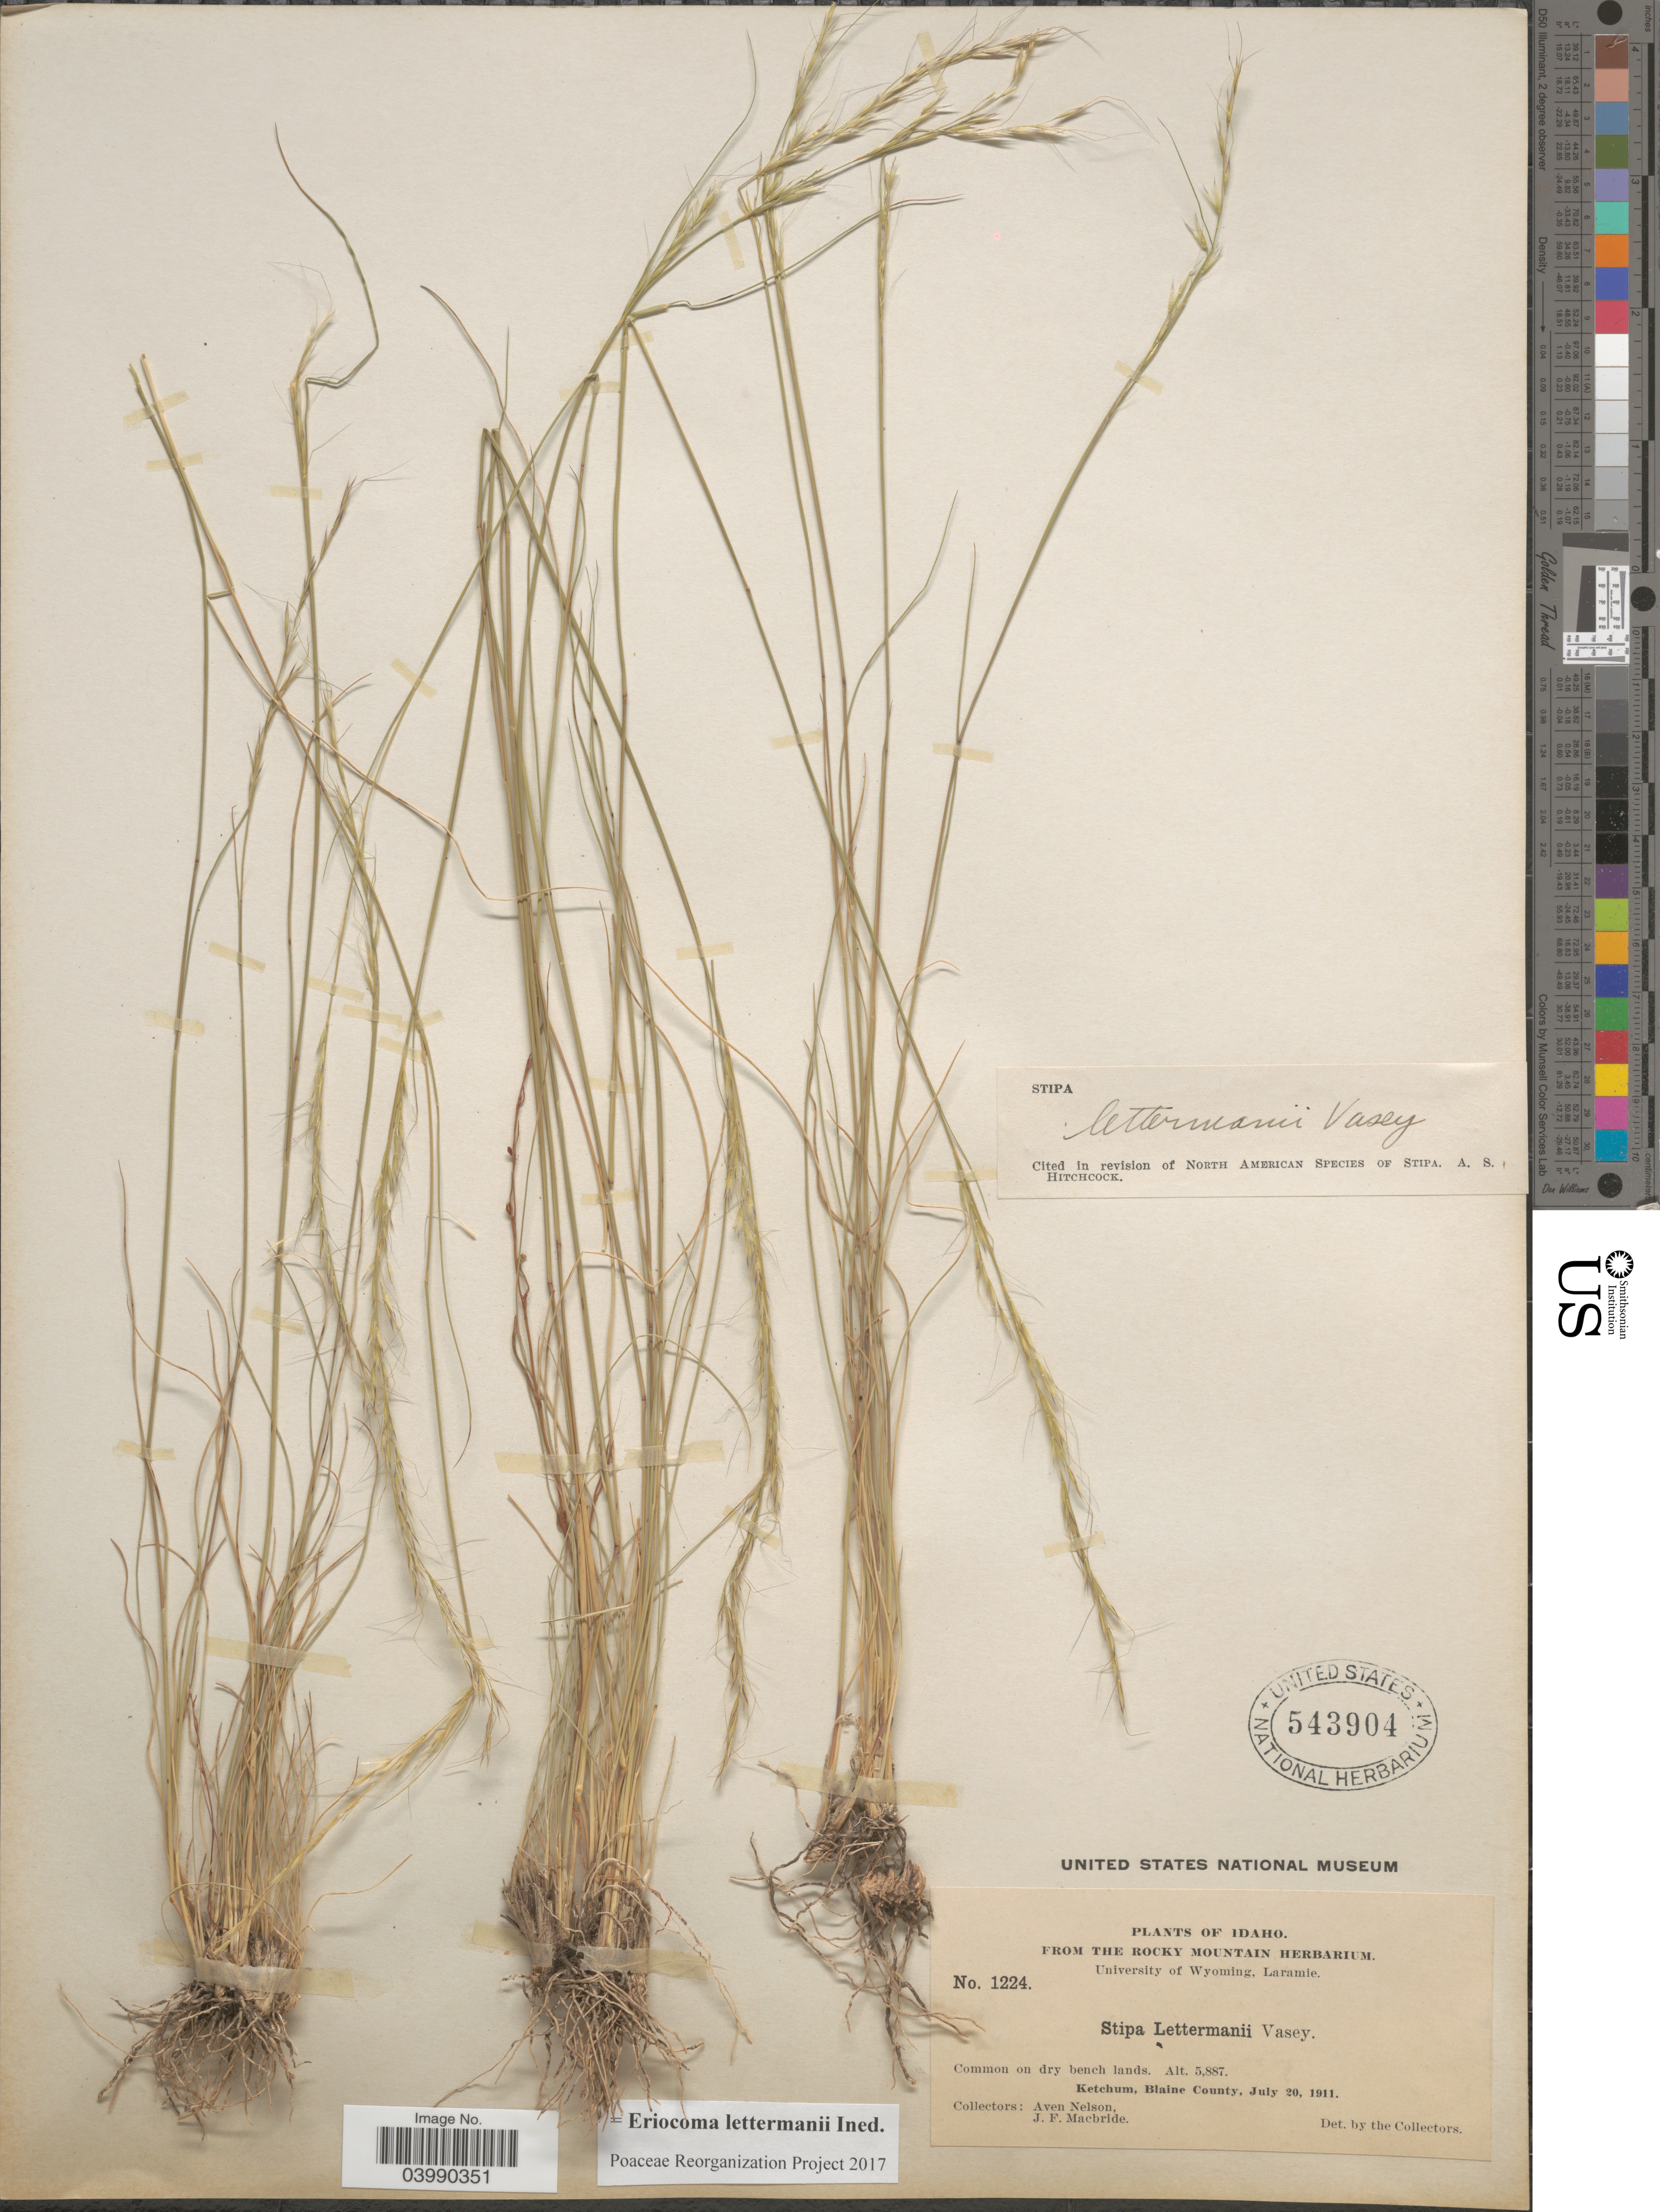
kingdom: Plantae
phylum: Tracheophyta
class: Liliopsida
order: Poales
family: Poaceae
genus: Eriocoma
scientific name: Eriocoma lettermanii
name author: (Vasey) Romasch.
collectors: A. Nelson & J. F. Macbride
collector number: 1224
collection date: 1911-07-20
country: United States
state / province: Idaho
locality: Ketchum, Blaine County.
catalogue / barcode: US 543904